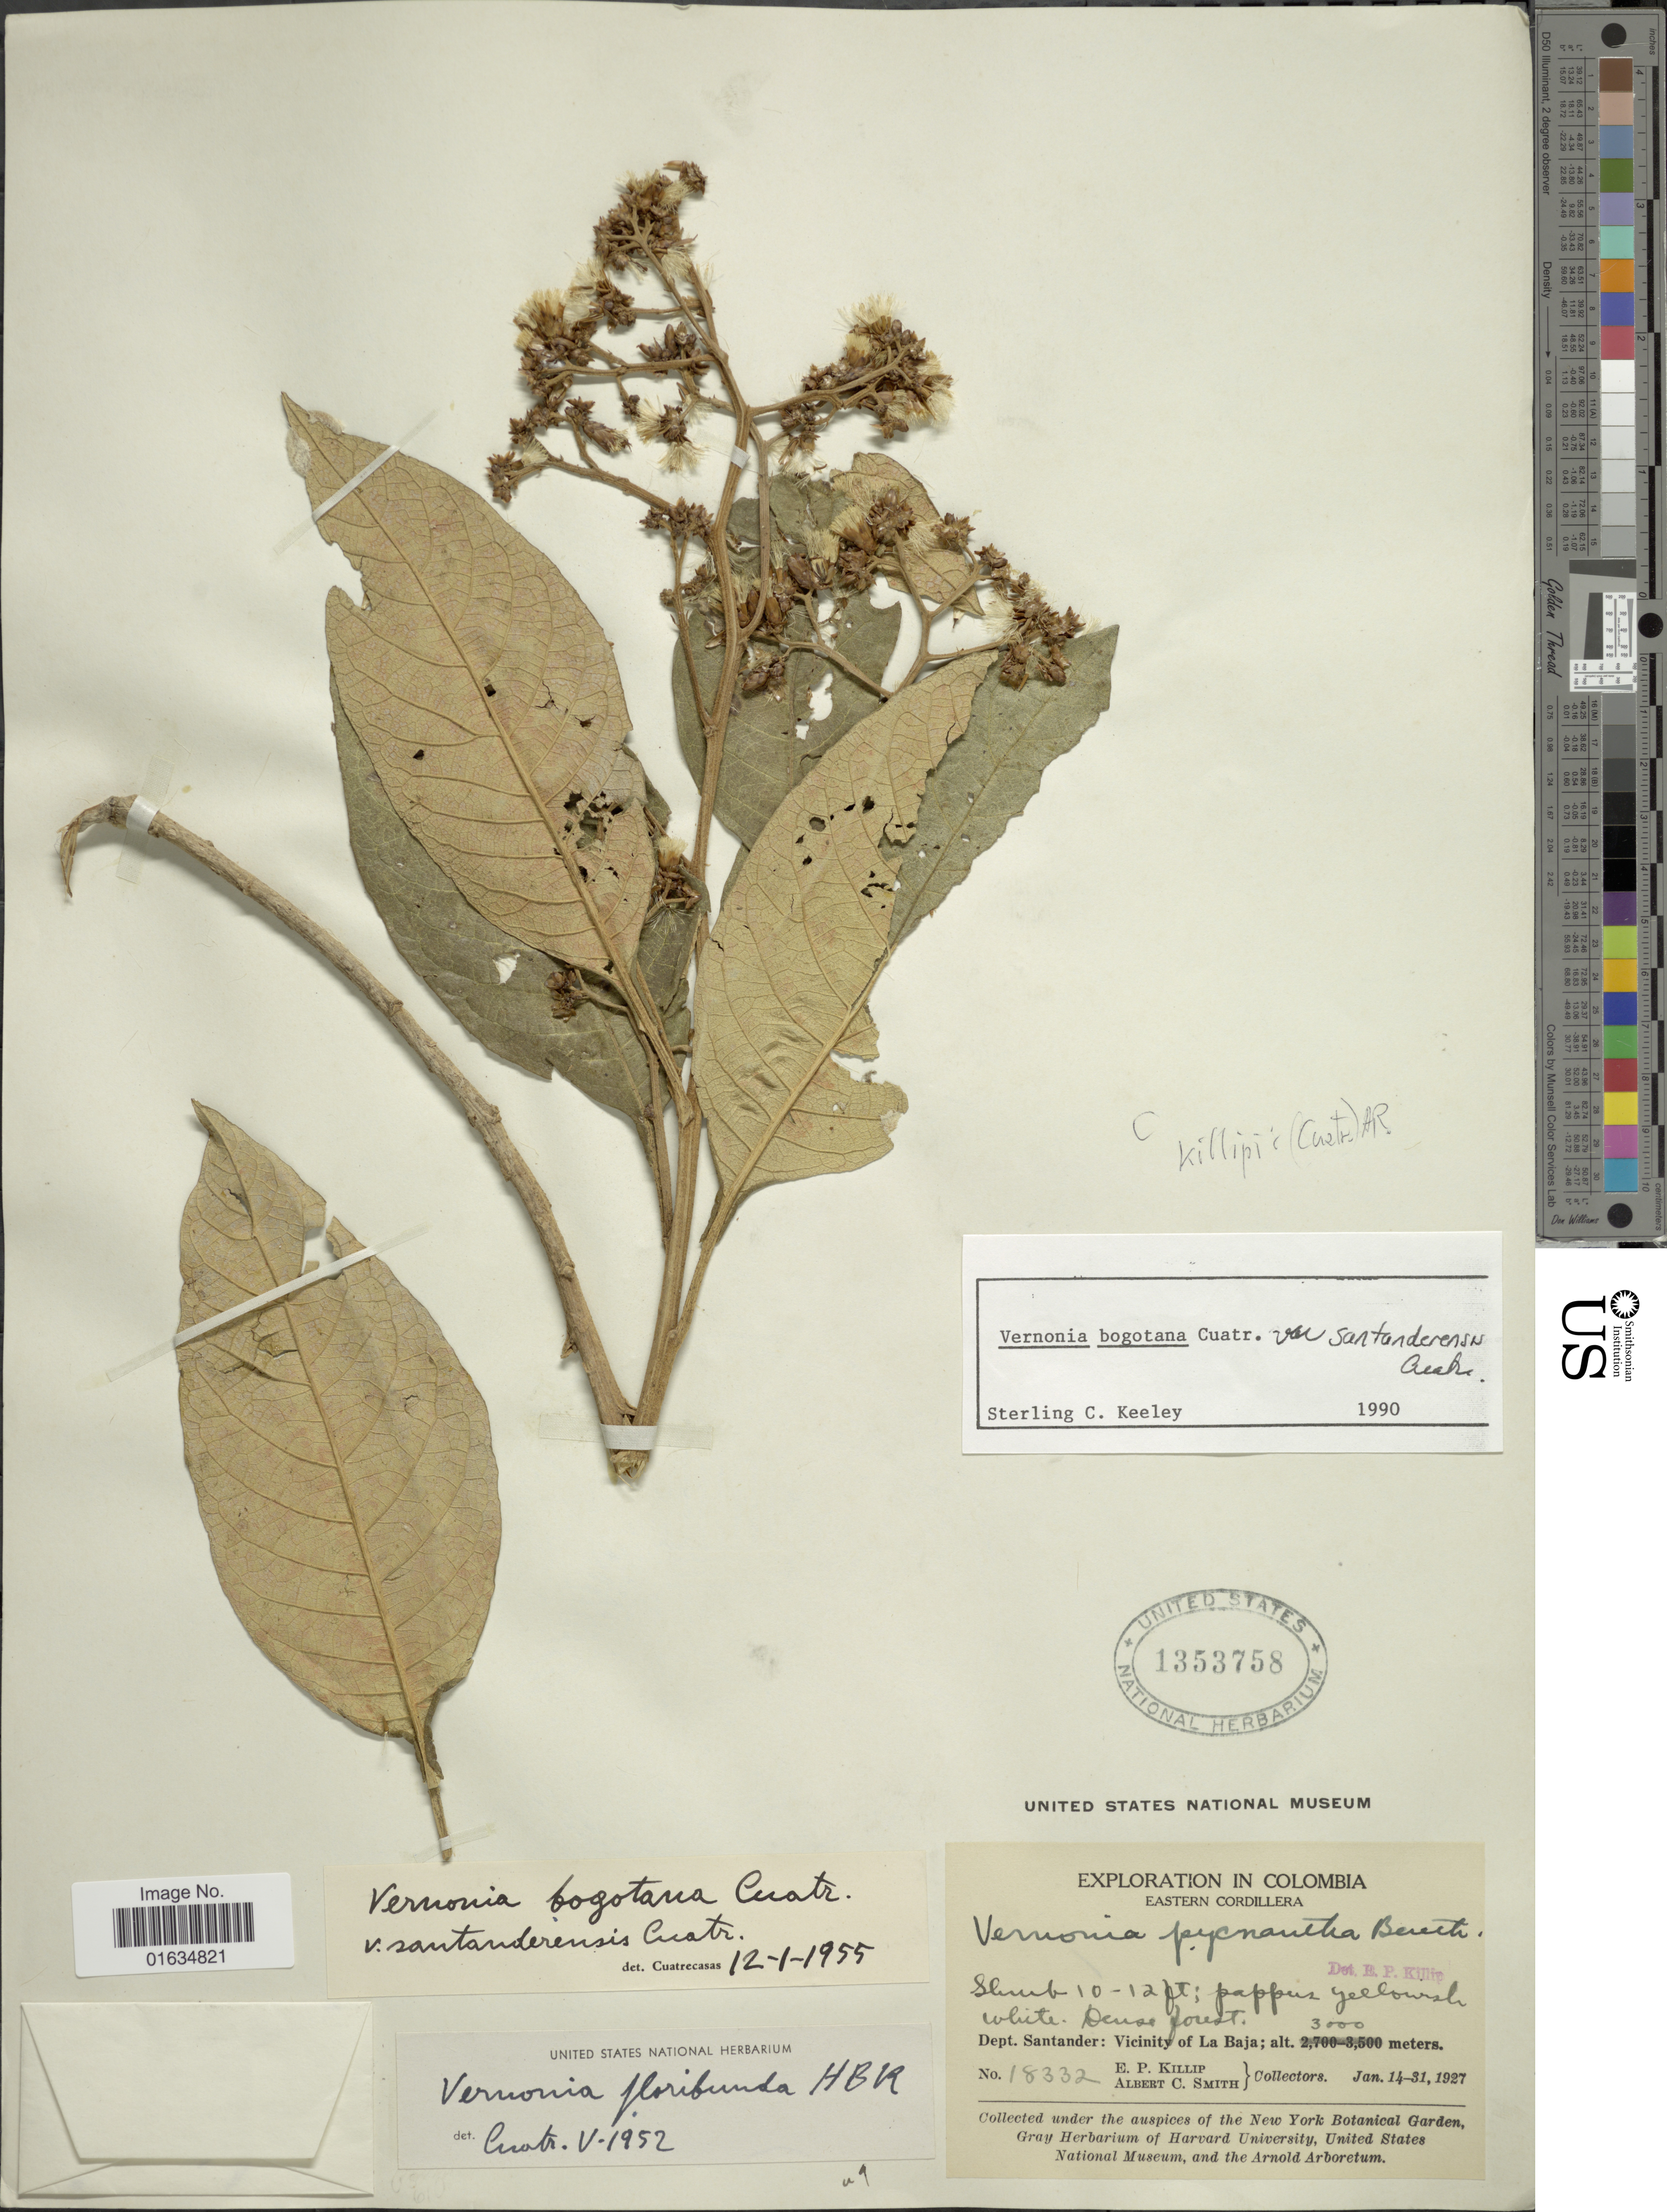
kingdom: Plantae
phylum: Tracheophyta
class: Magnoliopsida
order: Asterales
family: Asteraceae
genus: Critoniopsis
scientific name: Critoniopsis killipii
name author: (Cuatrec.) H. Rob.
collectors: E. P. Killip & A. C. Smith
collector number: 18332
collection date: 1927-01-14/1927-01-31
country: Colombia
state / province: Santander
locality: Eastern Cordillera, vicinity of La Baja.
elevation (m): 3000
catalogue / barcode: US 1353758